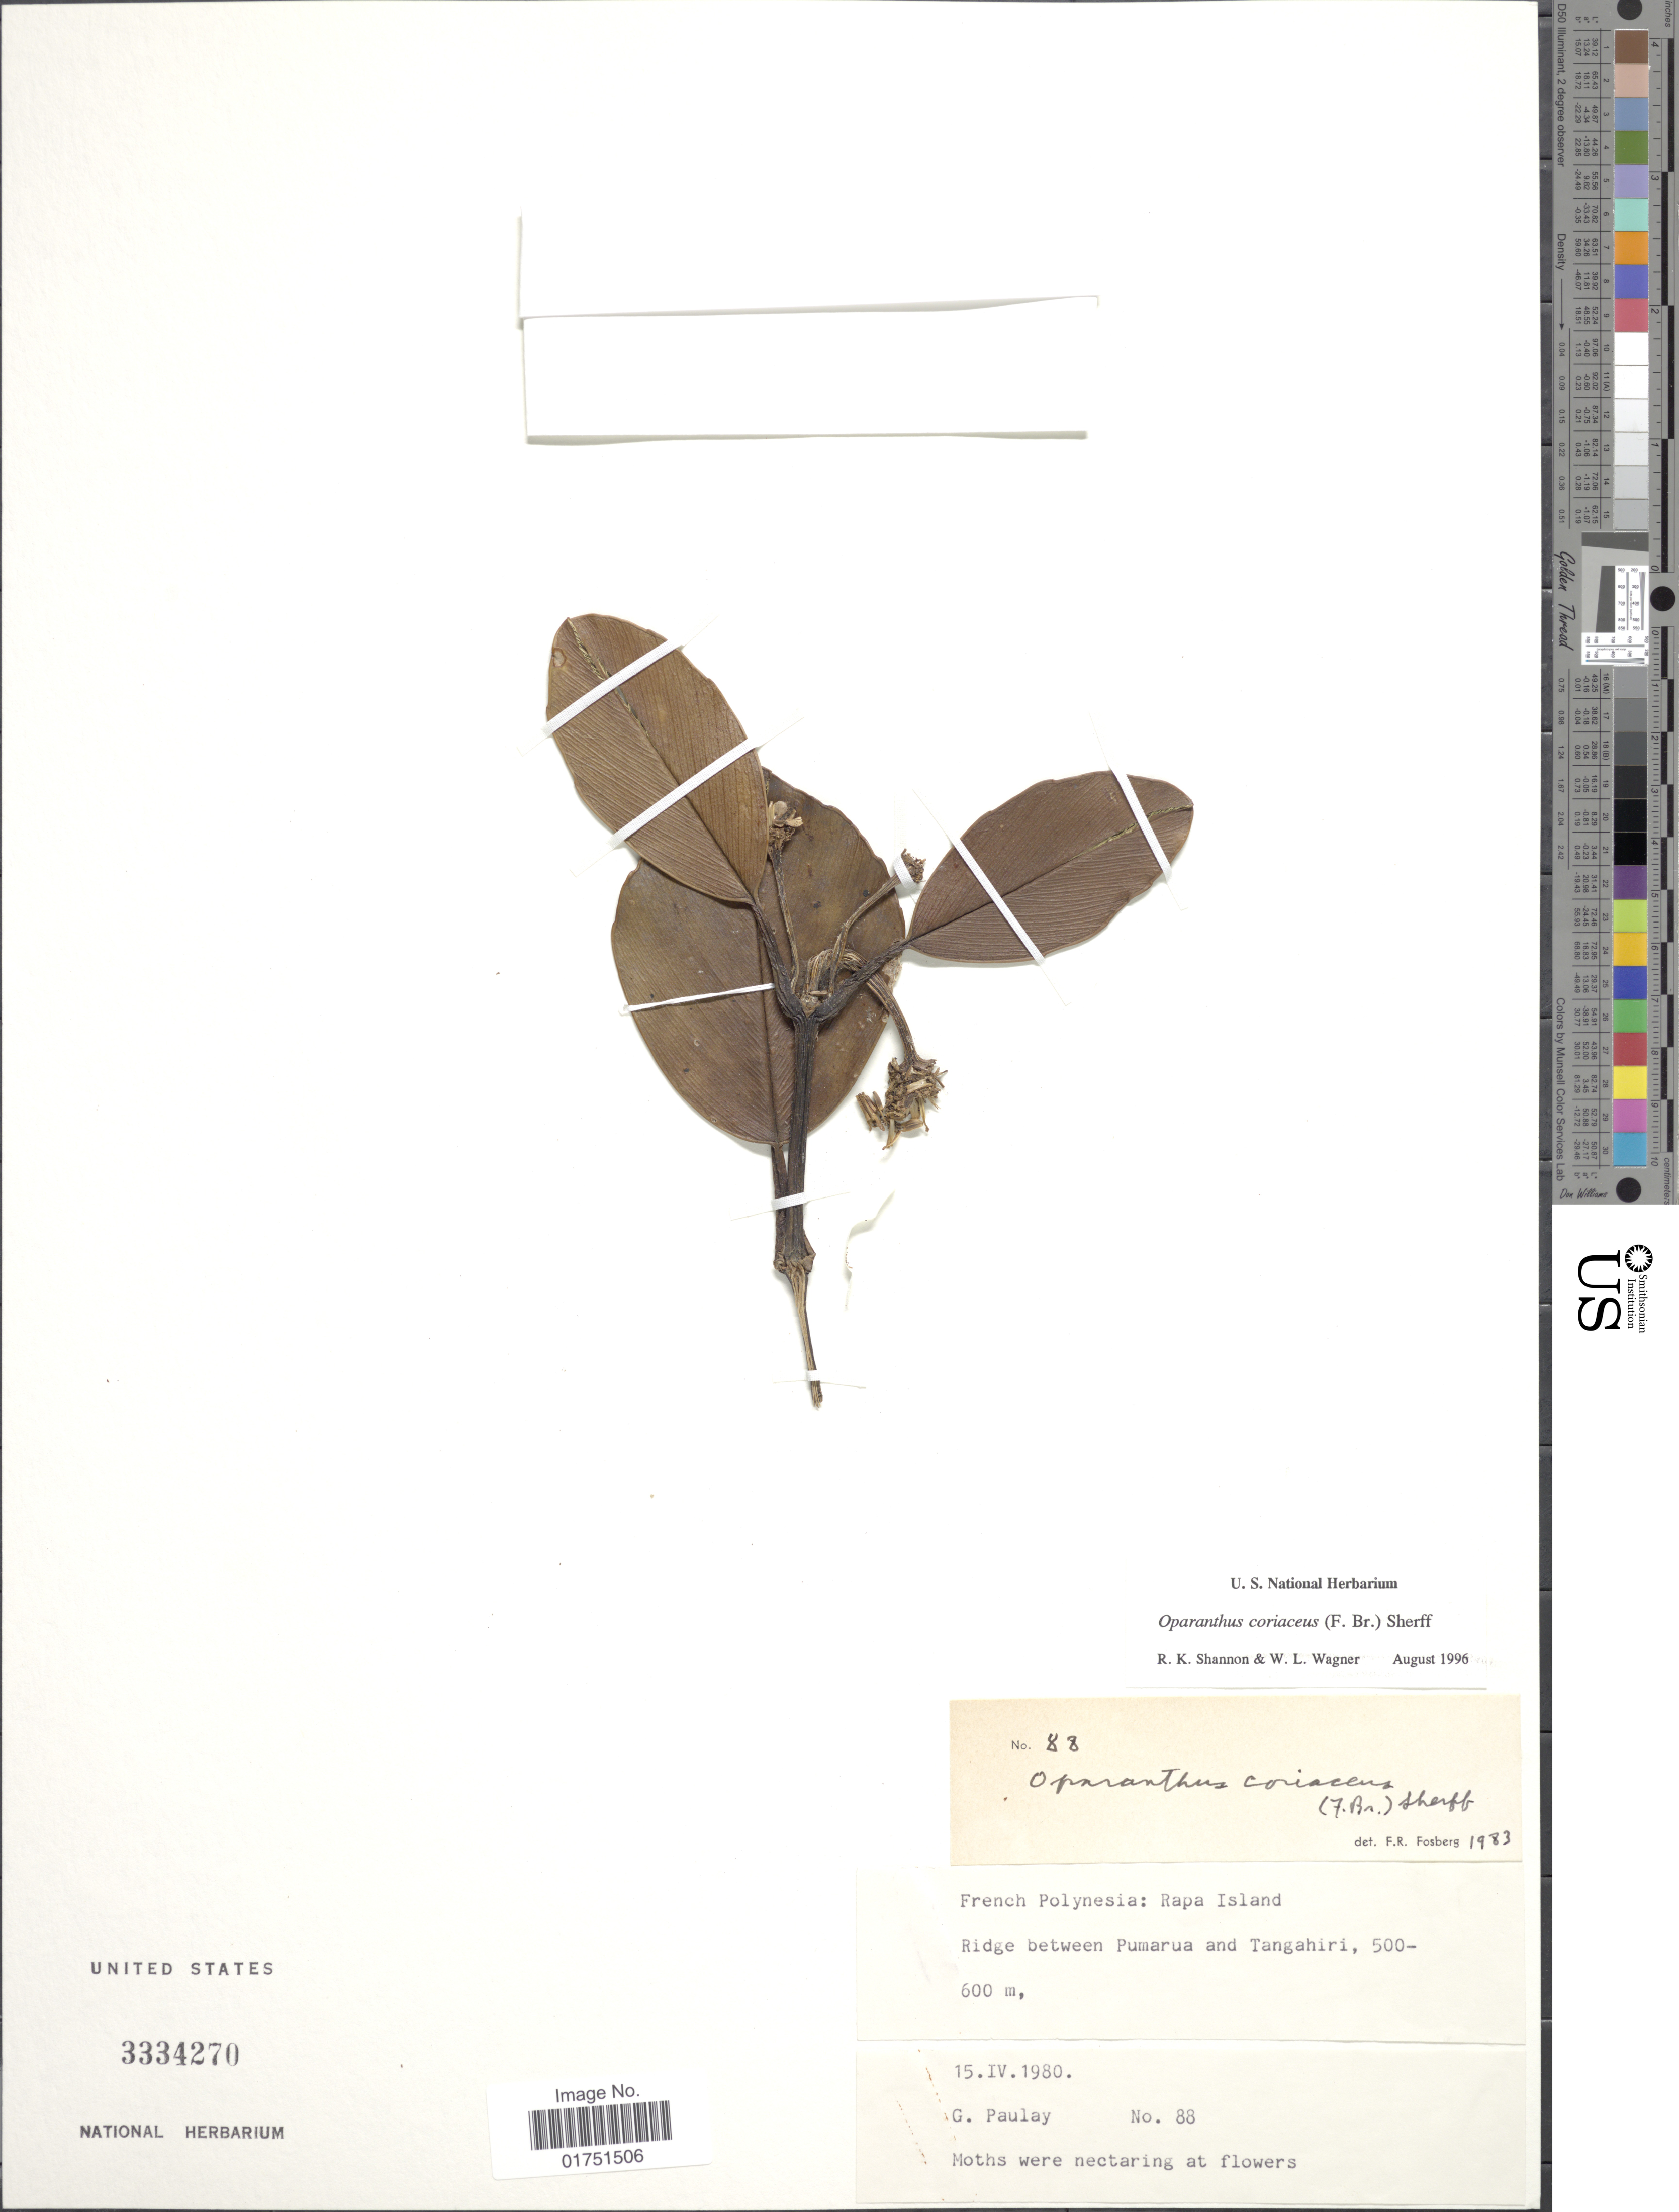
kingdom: Plantae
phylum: Tracheophyta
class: Magnoliopsida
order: Asterales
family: Asteraceae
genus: Oparanthus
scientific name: Oparanthus coriaceus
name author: (F. Br.) Sherff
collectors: G. Paulay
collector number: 88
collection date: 1980-04-15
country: French Polynesia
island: Rapa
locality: French Polynesia: Rapa Island. Ridge between Pumarua and Tangahiri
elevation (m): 500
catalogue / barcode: US 3334270